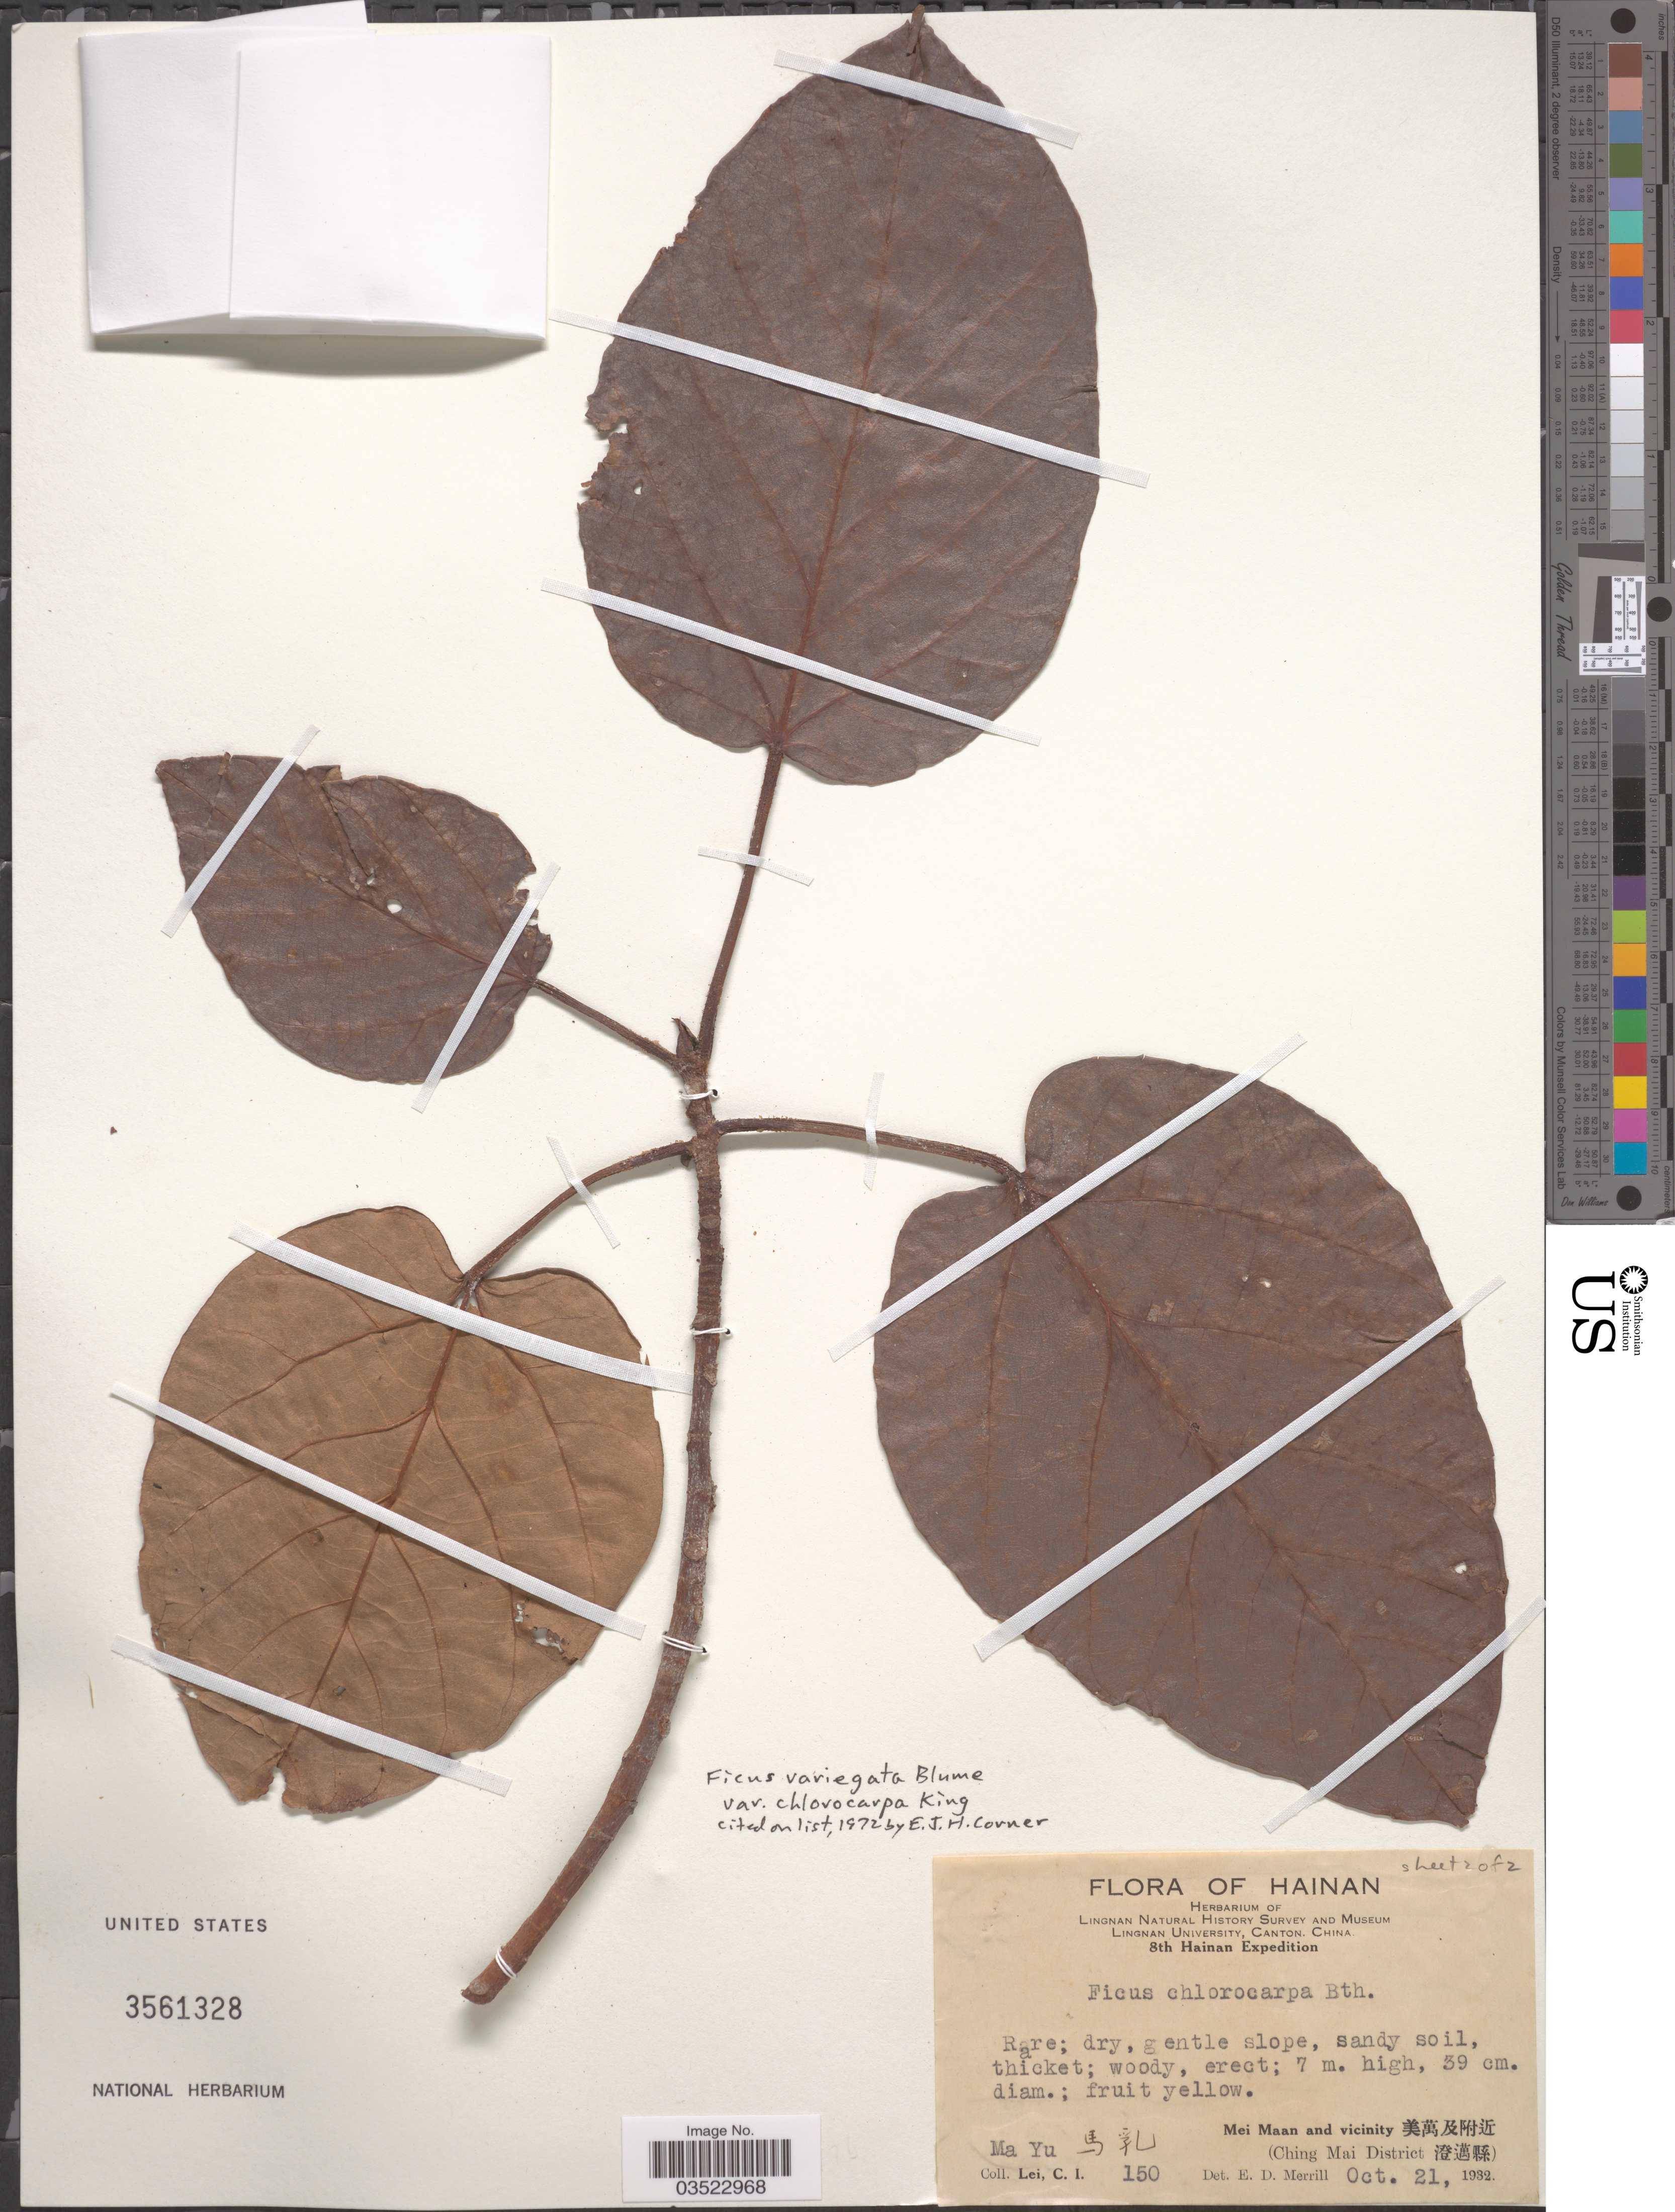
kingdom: Plantae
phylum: Tracheophyta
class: Magnoliopsida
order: Rosales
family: Moraceae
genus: Ficus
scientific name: Ficus variegata var. chlorocarpa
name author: King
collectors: C. I. Lei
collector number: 150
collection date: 1932-10-21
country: China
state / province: Hainan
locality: Lingnan Natural History Survey and Museum Lingnan University, Canton, China. 8th Hainan Expedition. Ma Yu X. Mei Maan and vicinity X. (Ching Mai District X).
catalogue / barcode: US 3561328